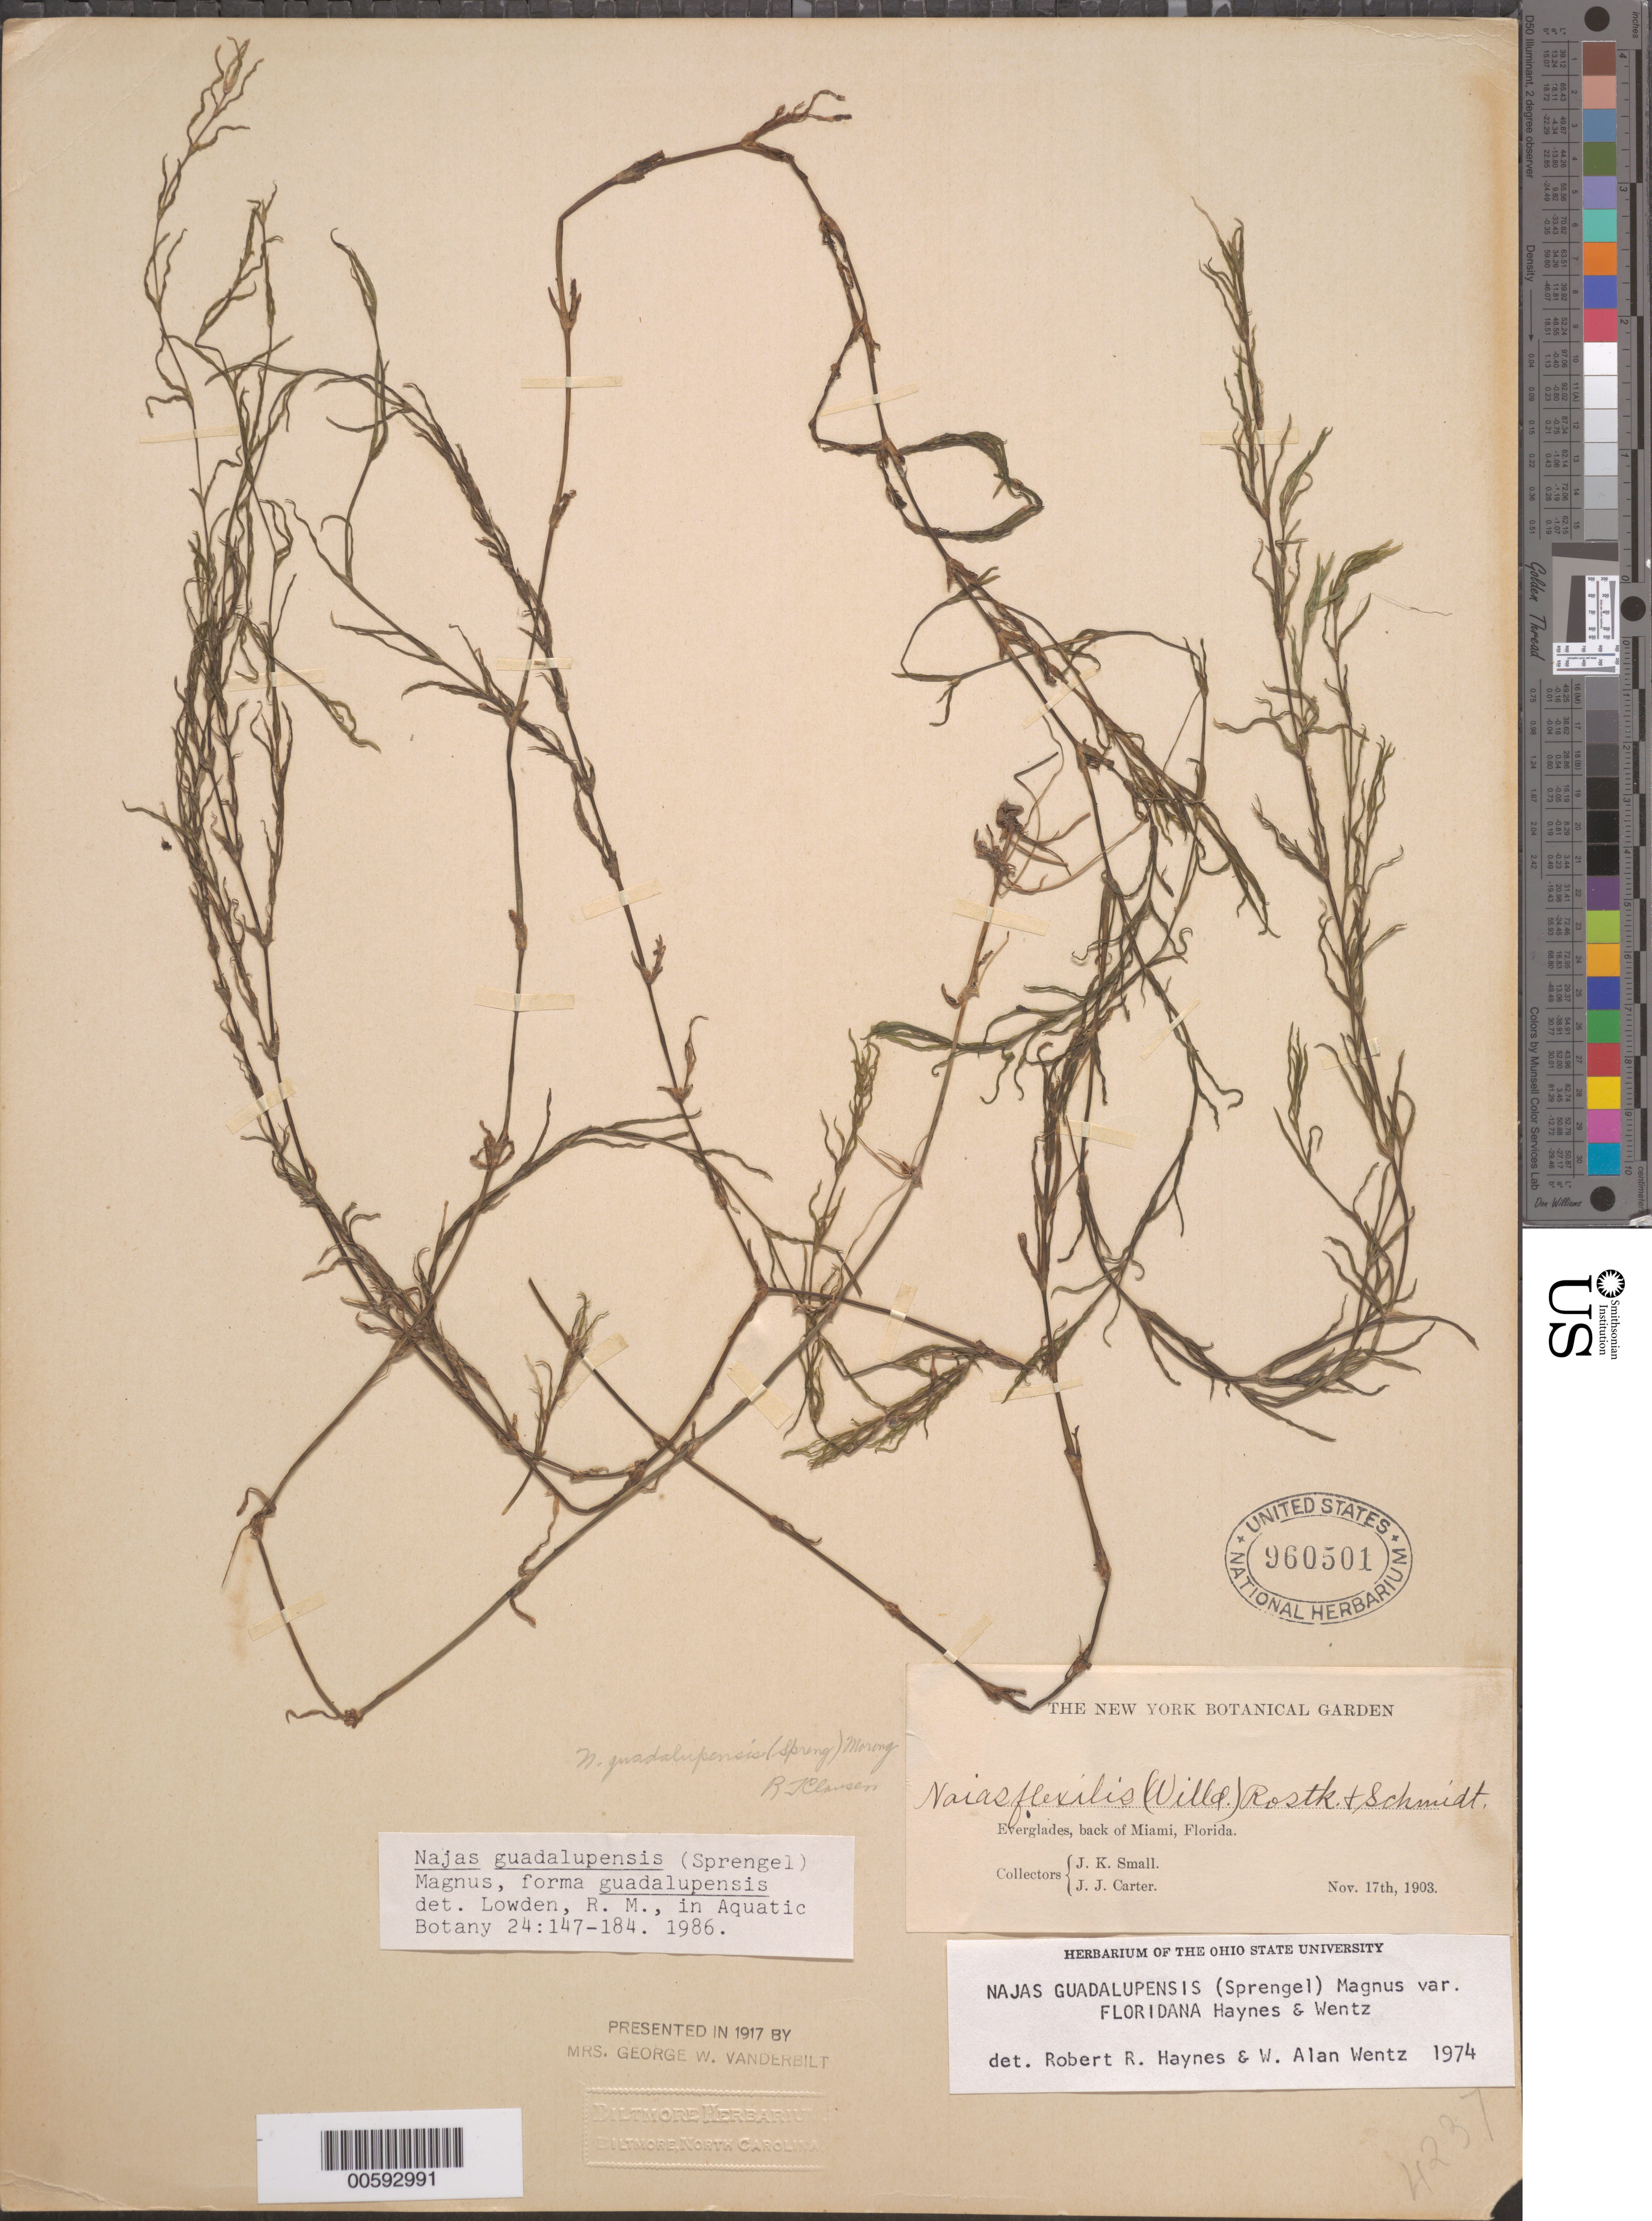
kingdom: Plantae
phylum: Tracheophyta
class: Liliopsida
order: Alismatales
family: Hydrocharitaceae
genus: Najas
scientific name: Najas guadalupensis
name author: (Spreng.) Magnus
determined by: Lowden, R. M.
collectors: J. K. Small & J. J. Carter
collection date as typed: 17 Nov 1903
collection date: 1903-11-17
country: United States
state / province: Florida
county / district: Dade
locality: Miami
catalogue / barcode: US 960501